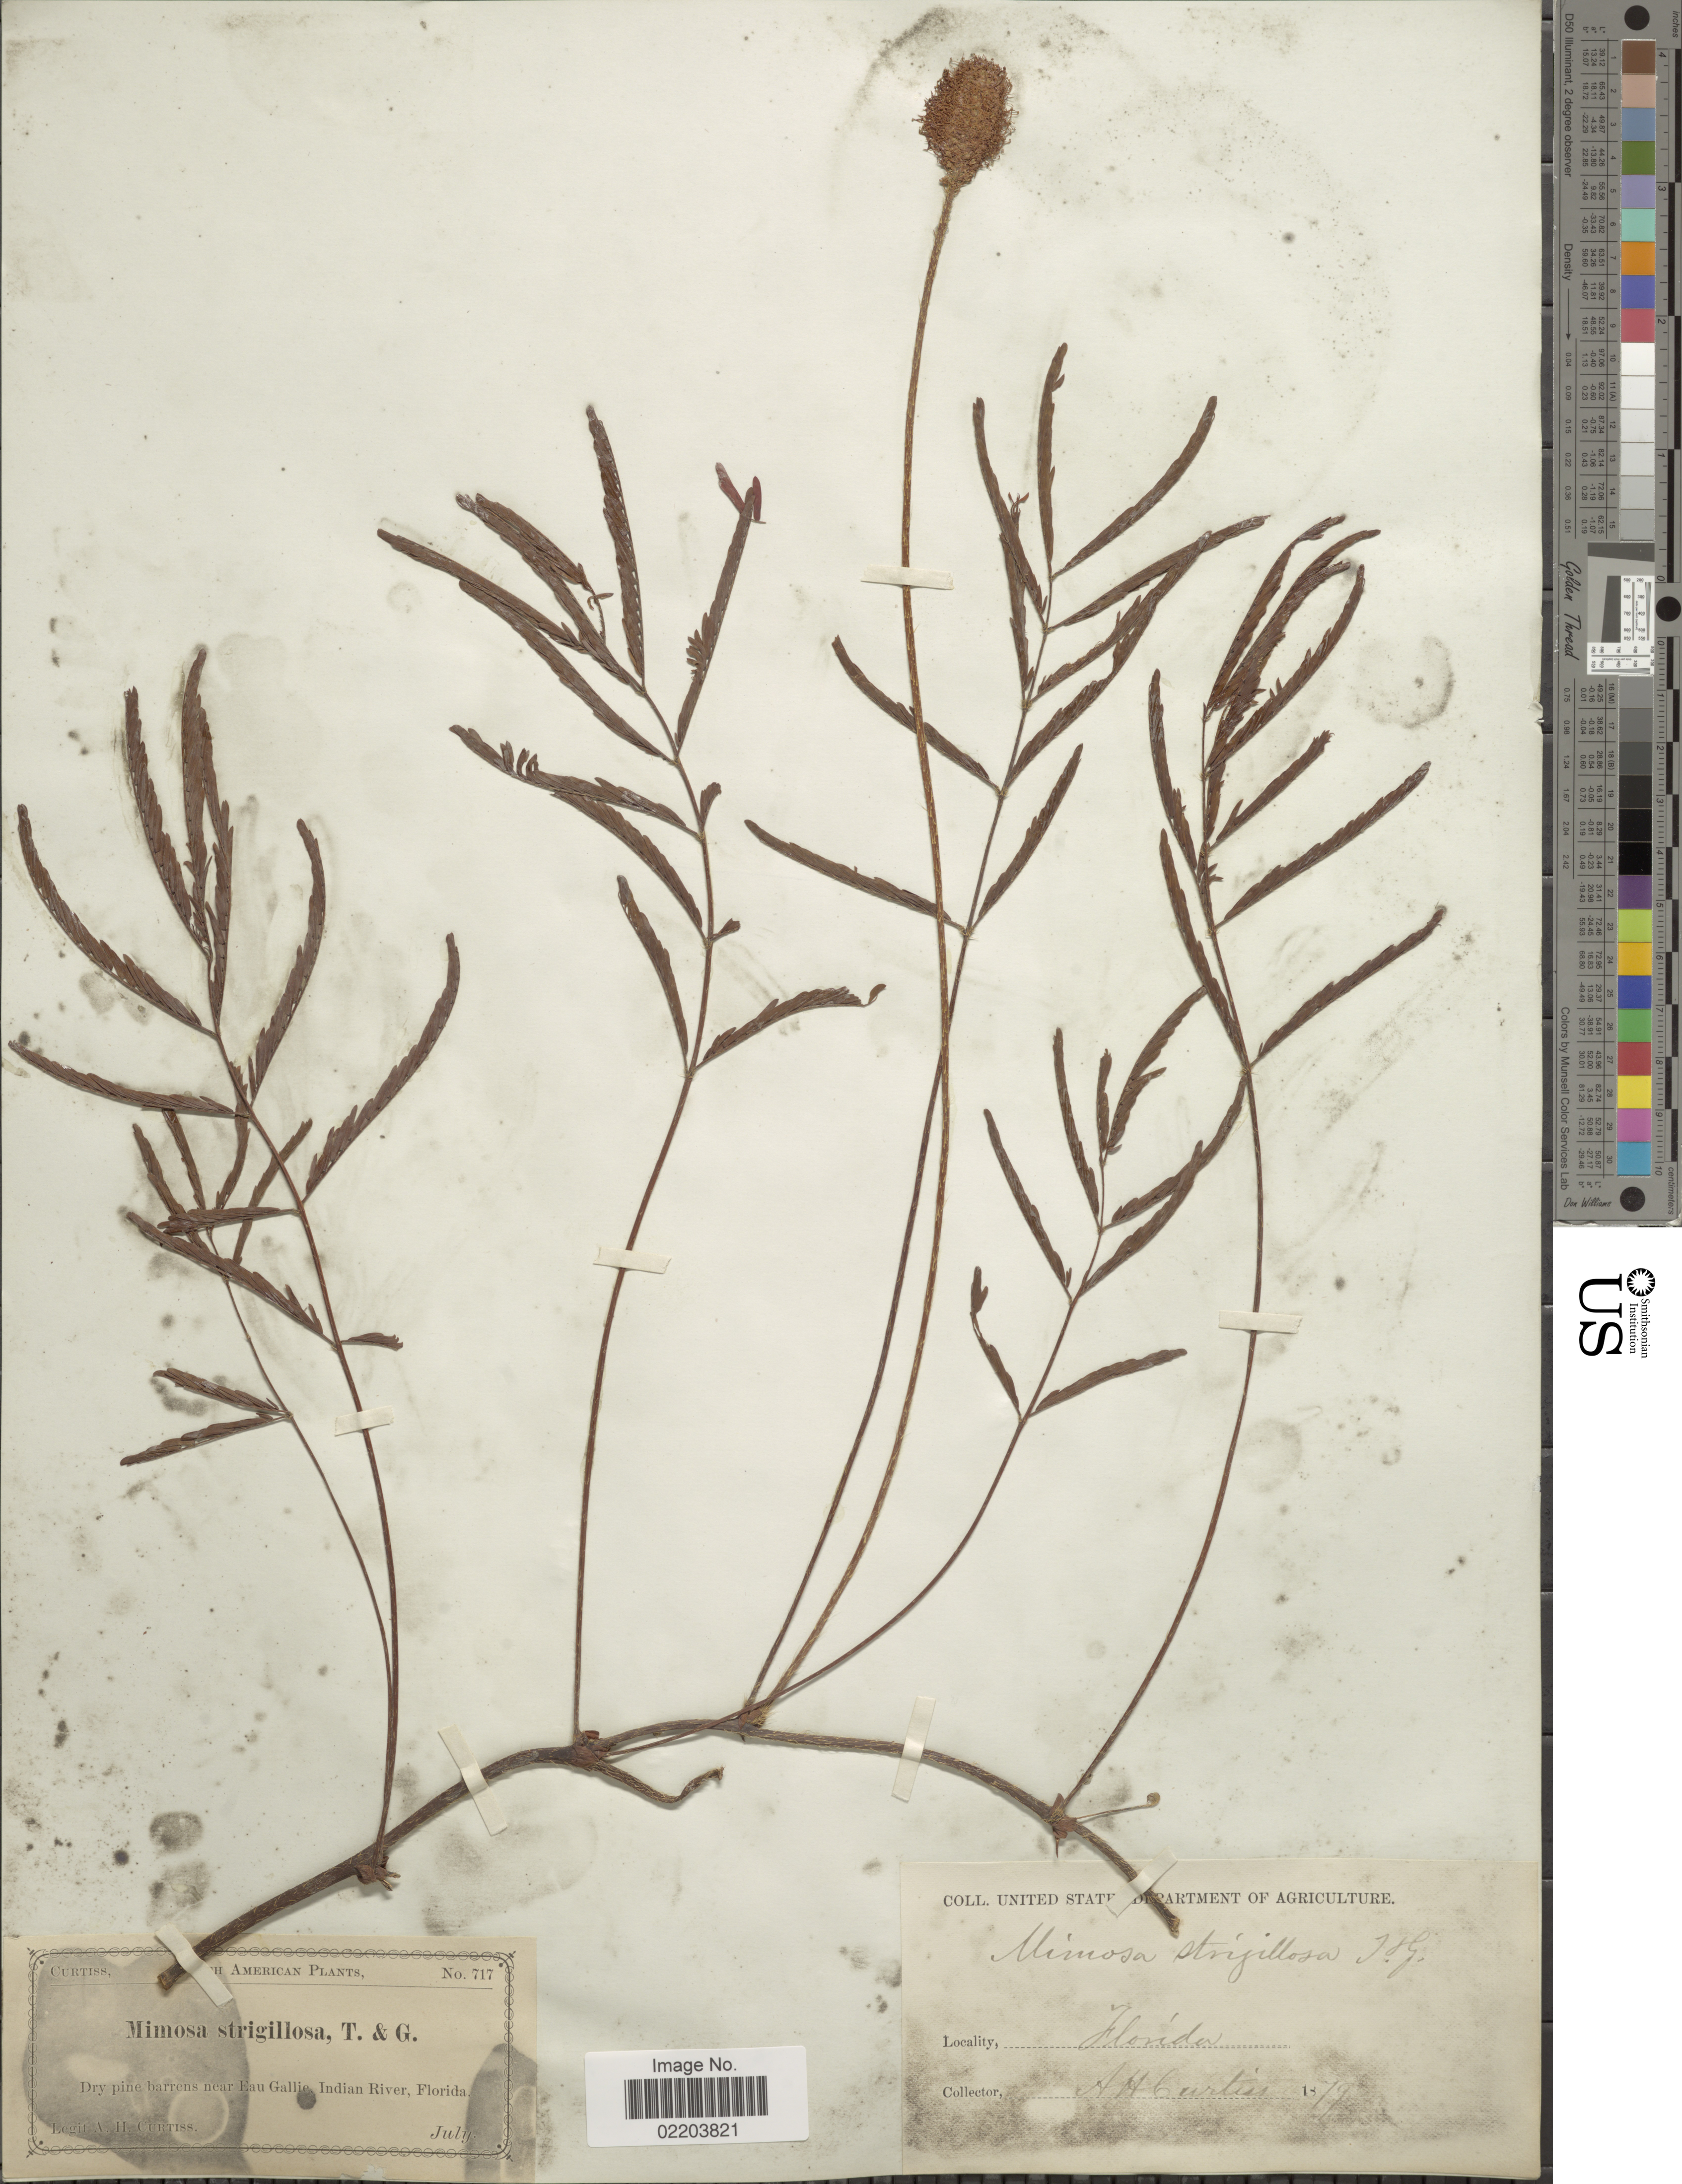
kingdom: Plantae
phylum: Tracheophyta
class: Magnoliopsida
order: Fabales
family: Fabaceae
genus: Mimosa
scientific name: Mimosa strigillosa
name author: Torr. & A. Gray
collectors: A. H. Curtiss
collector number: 717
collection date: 1879-07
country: United States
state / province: Florida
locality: Dry pine barrens near Eau Gallie, Indian River